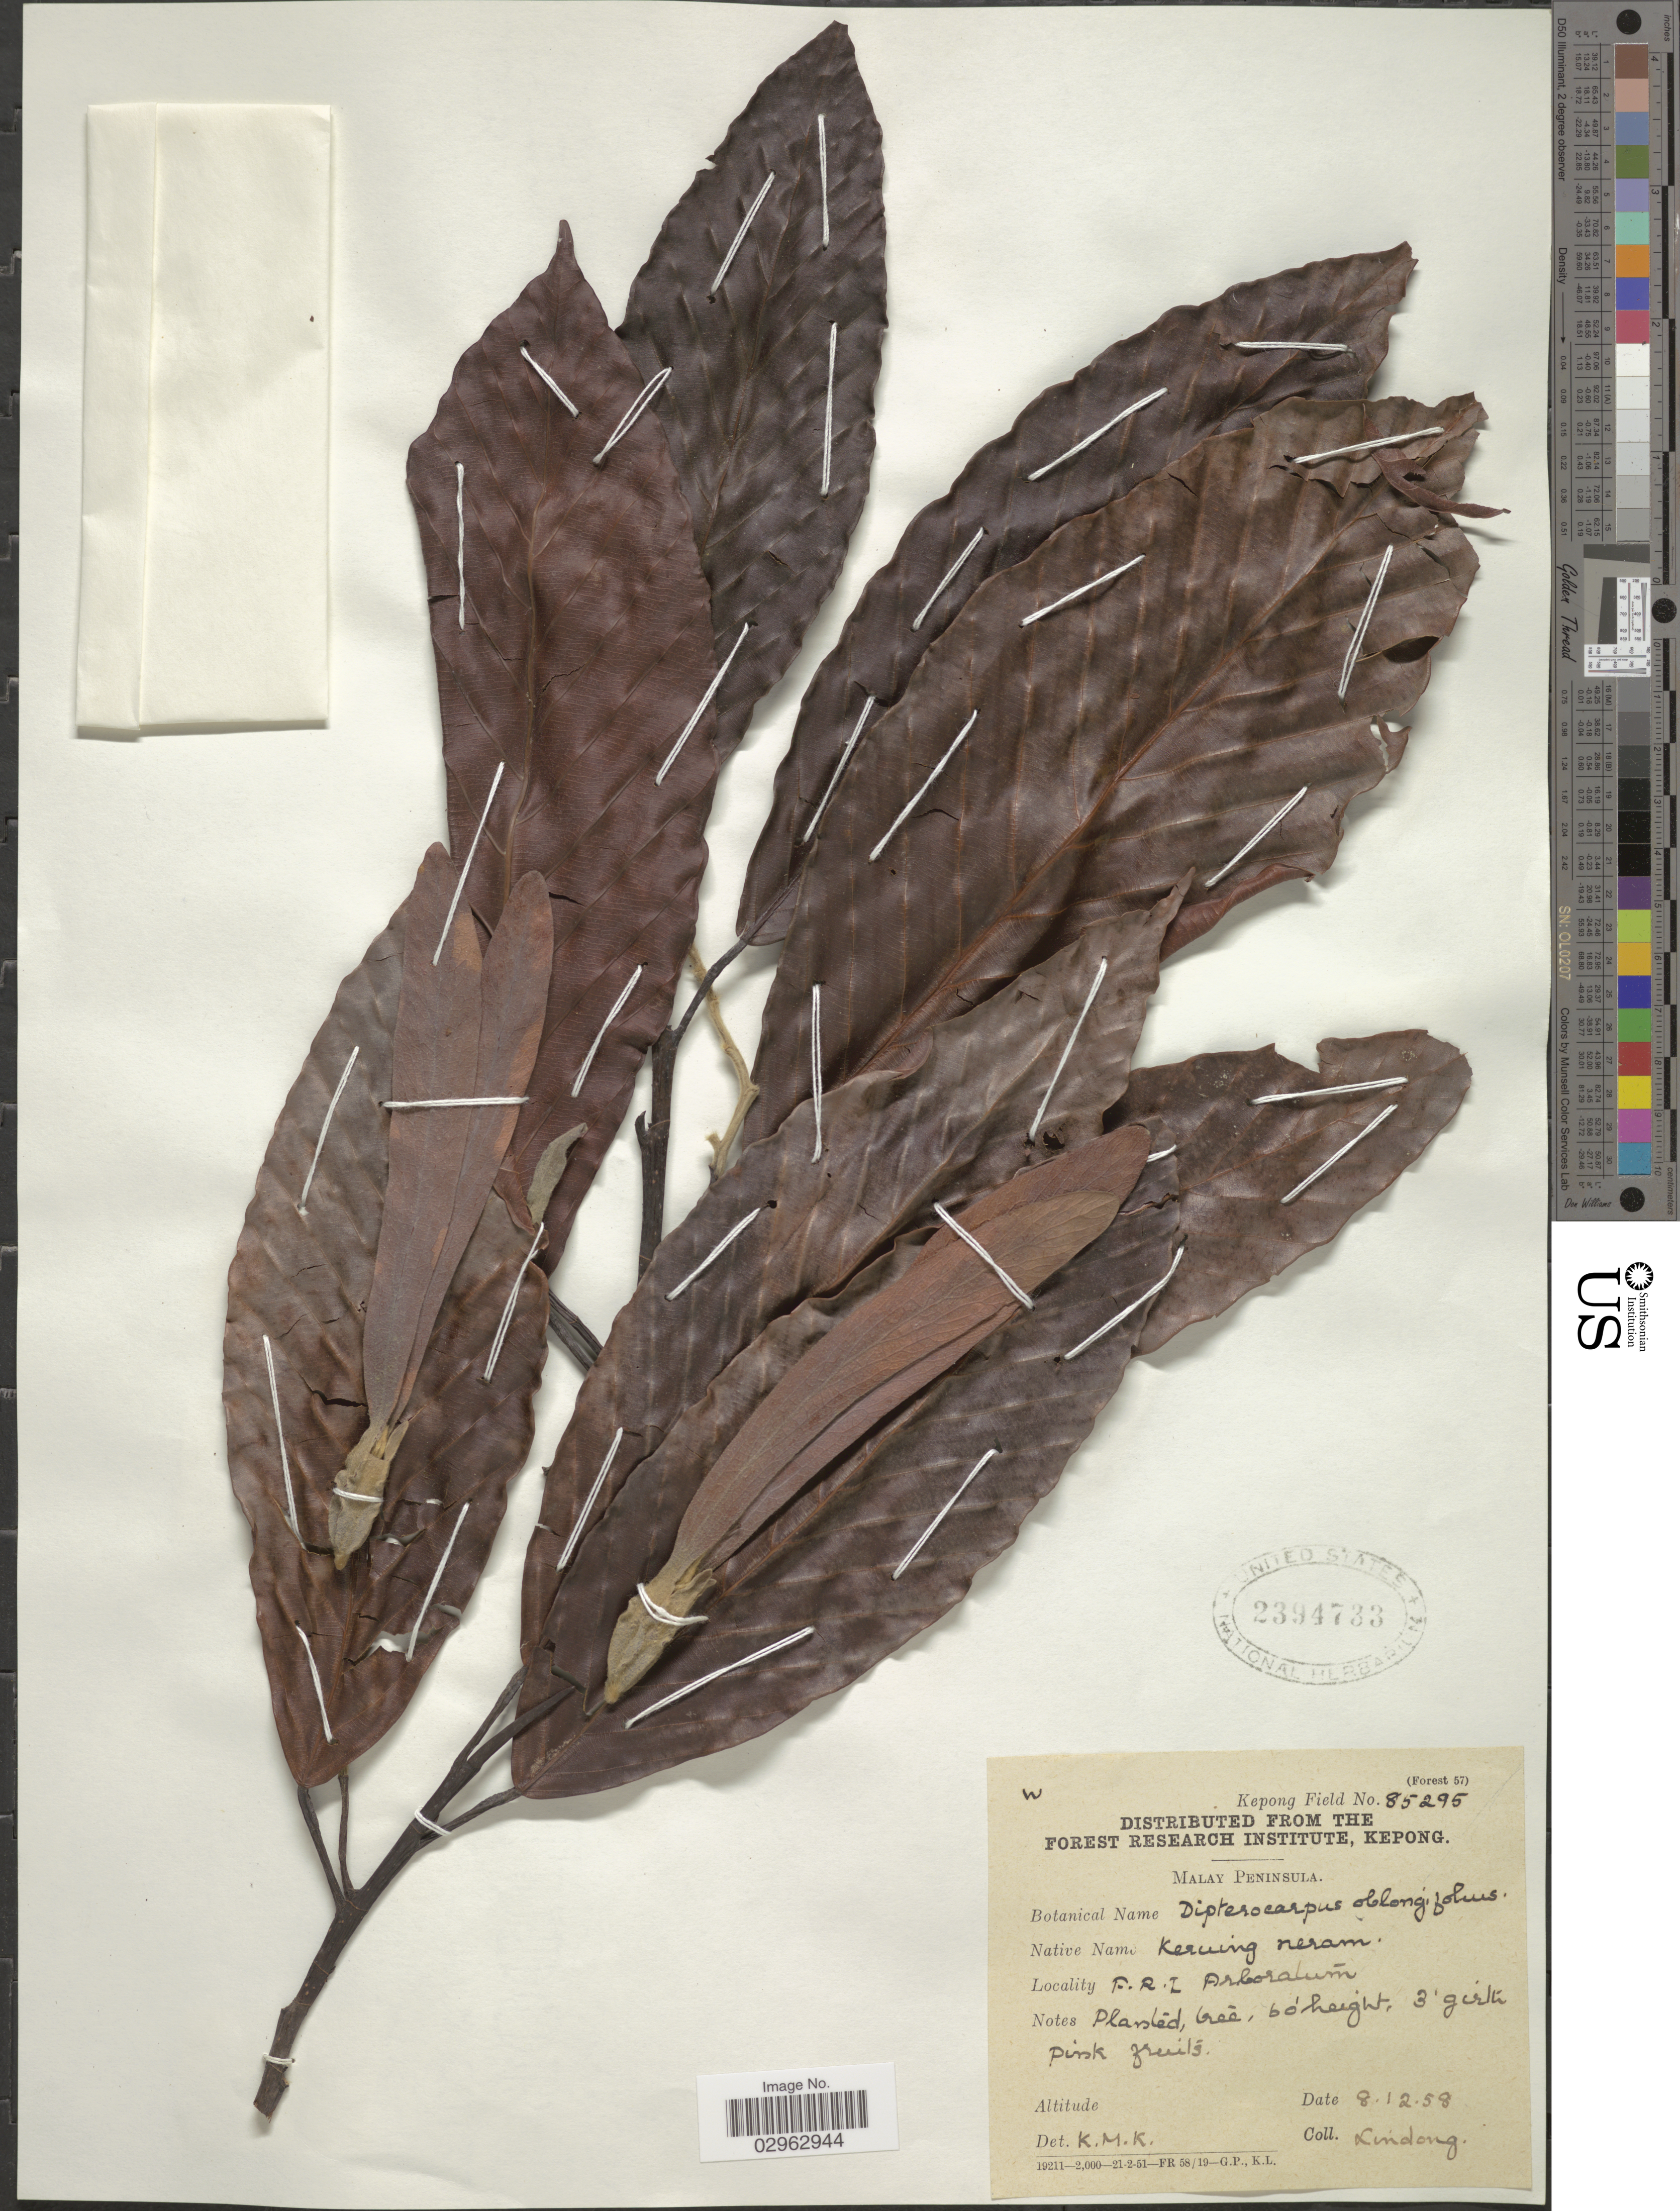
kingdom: Plantae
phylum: Tracheophyta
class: Magnoliopsida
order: Malvales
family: Dipterocarpaceae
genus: Dipterocarpus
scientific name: Dipterocarpus oblongifolius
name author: Blume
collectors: Lindong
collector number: Kepong Field 85295 ?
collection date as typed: Transcribed d/m/y: 8/12/58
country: Malaysia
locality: Malay Peninsula. F. R. I. Arboretum.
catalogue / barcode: US 2394733